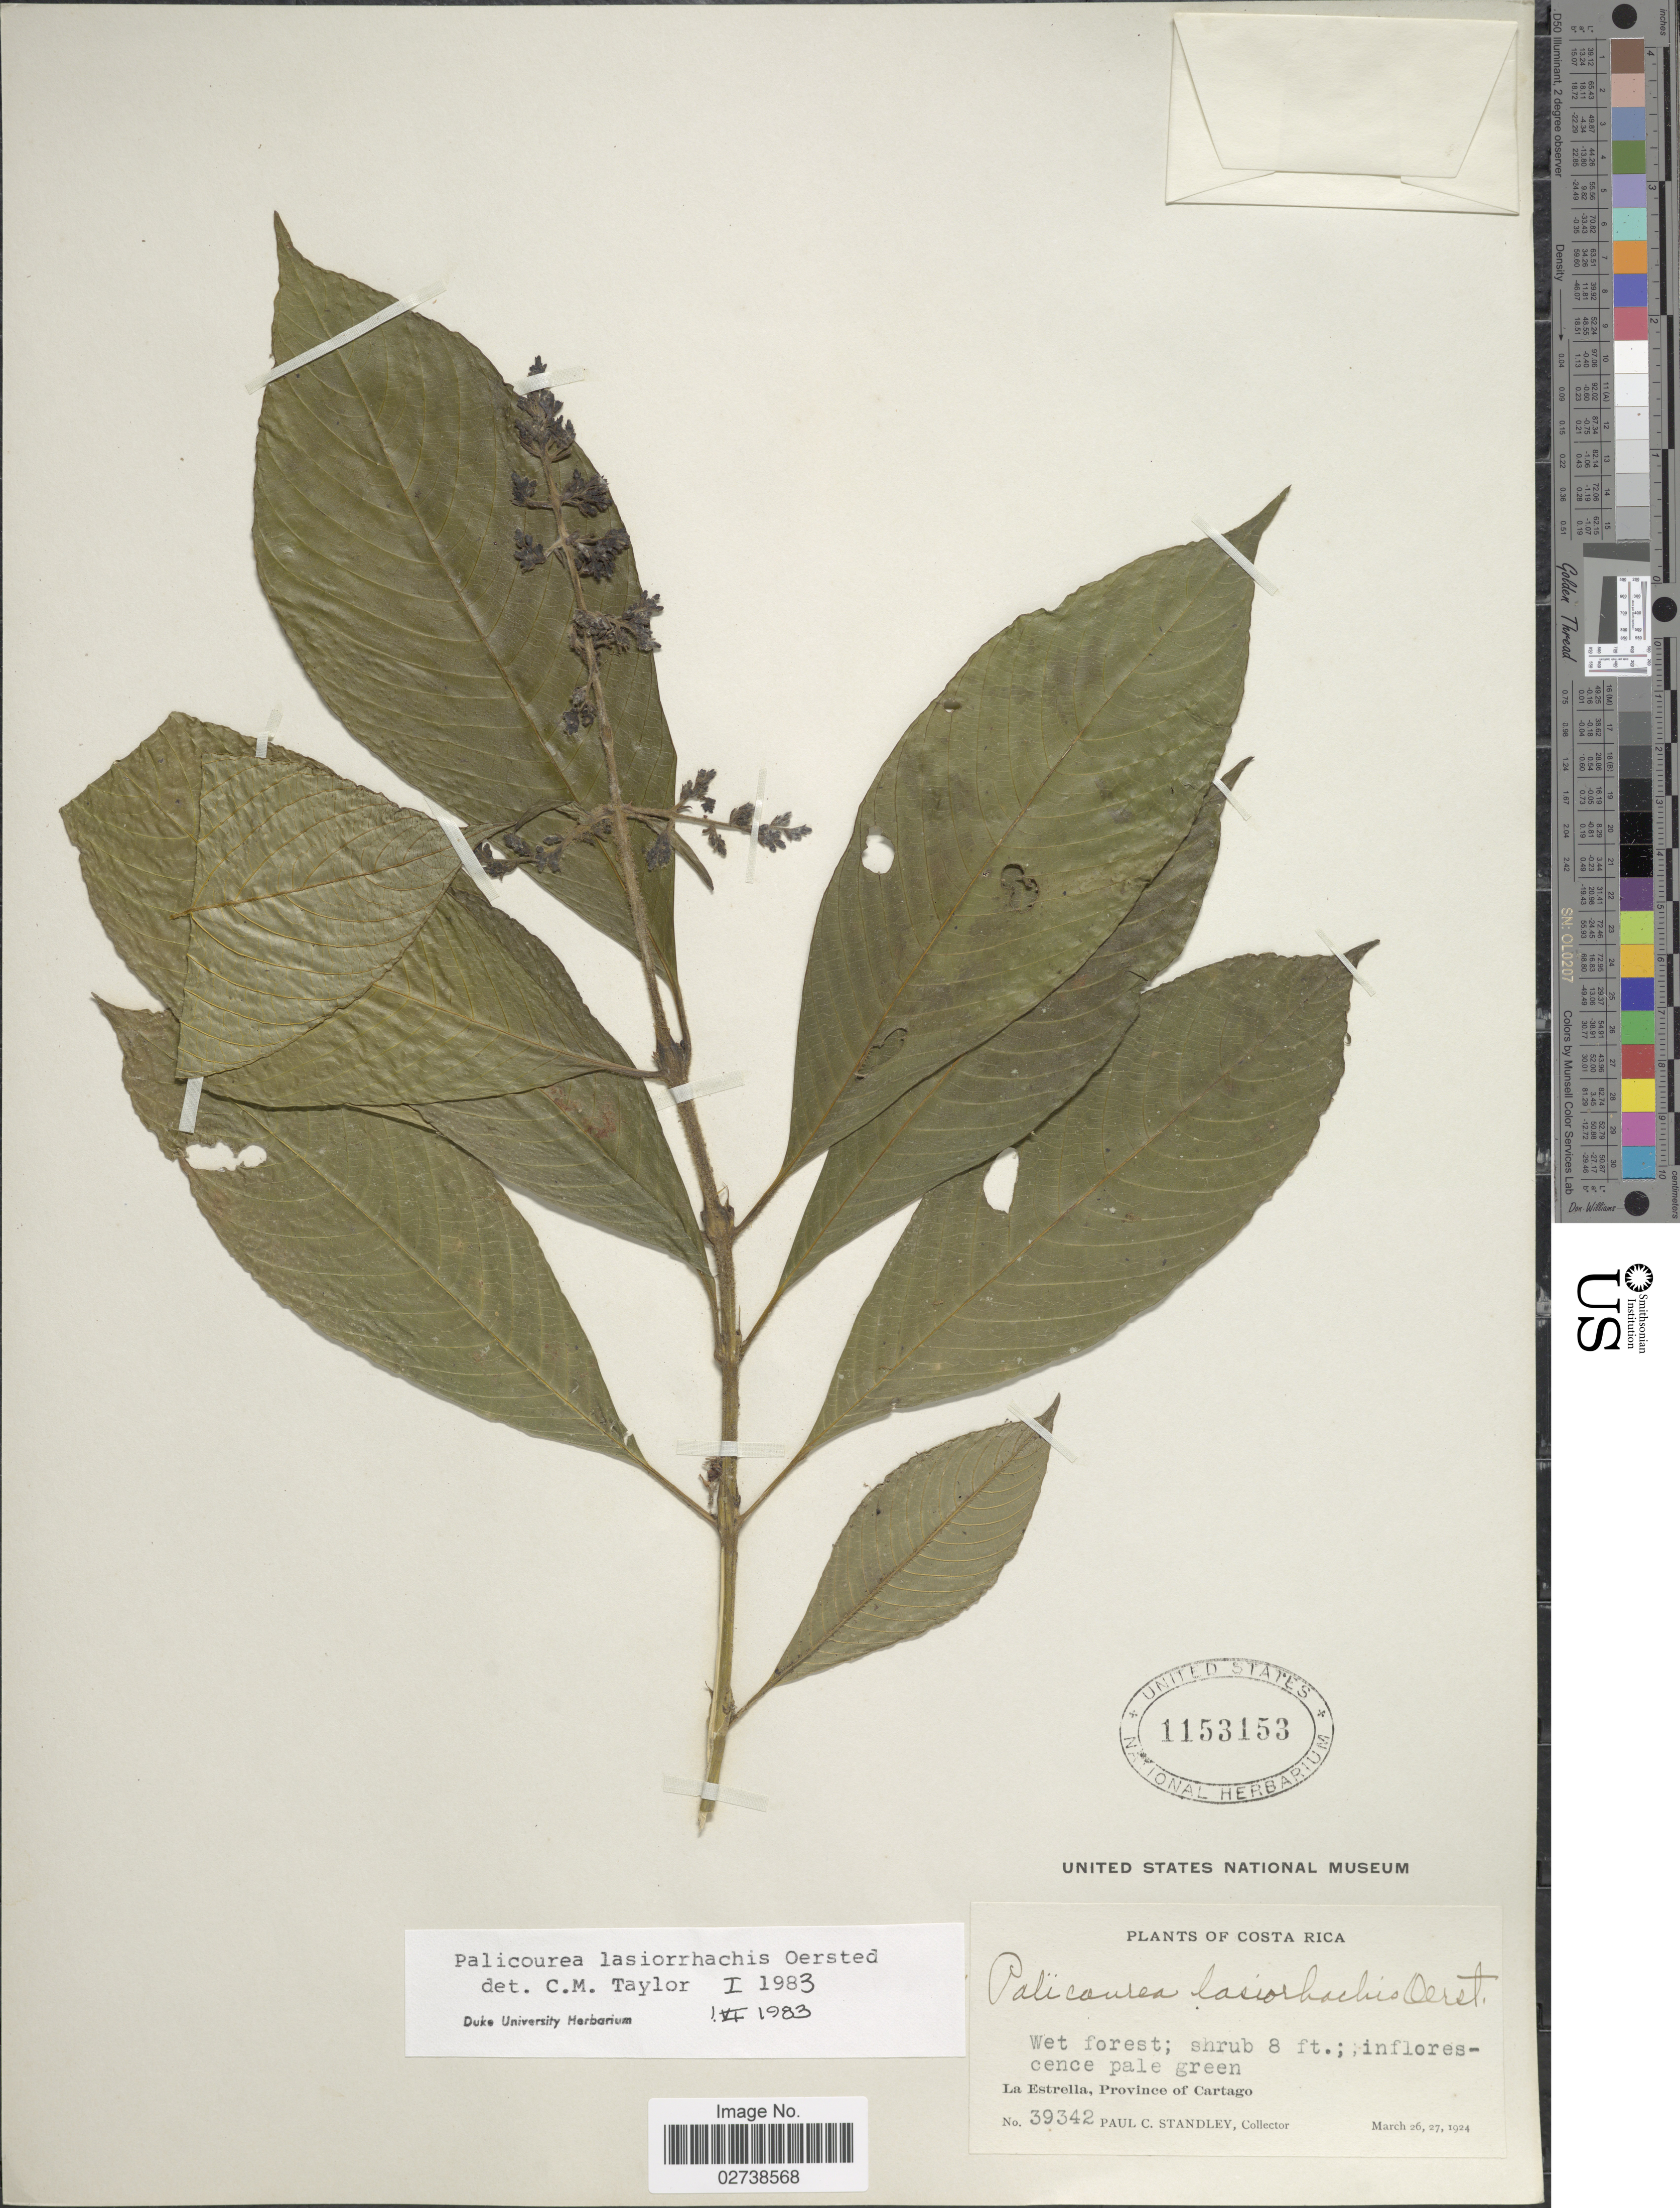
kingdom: Plantae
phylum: Tracheophyta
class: Magnoliopsida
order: Gentianales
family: Rubiaceae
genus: Palicourea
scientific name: Palicourea lasiorrhachis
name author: Oerst.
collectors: P. C. Standley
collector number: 39342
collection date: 1924-03-26/1924-03-27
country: Costa Rica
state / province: Cartago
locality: Wet forest; La Estrella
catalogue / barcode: US 1153153